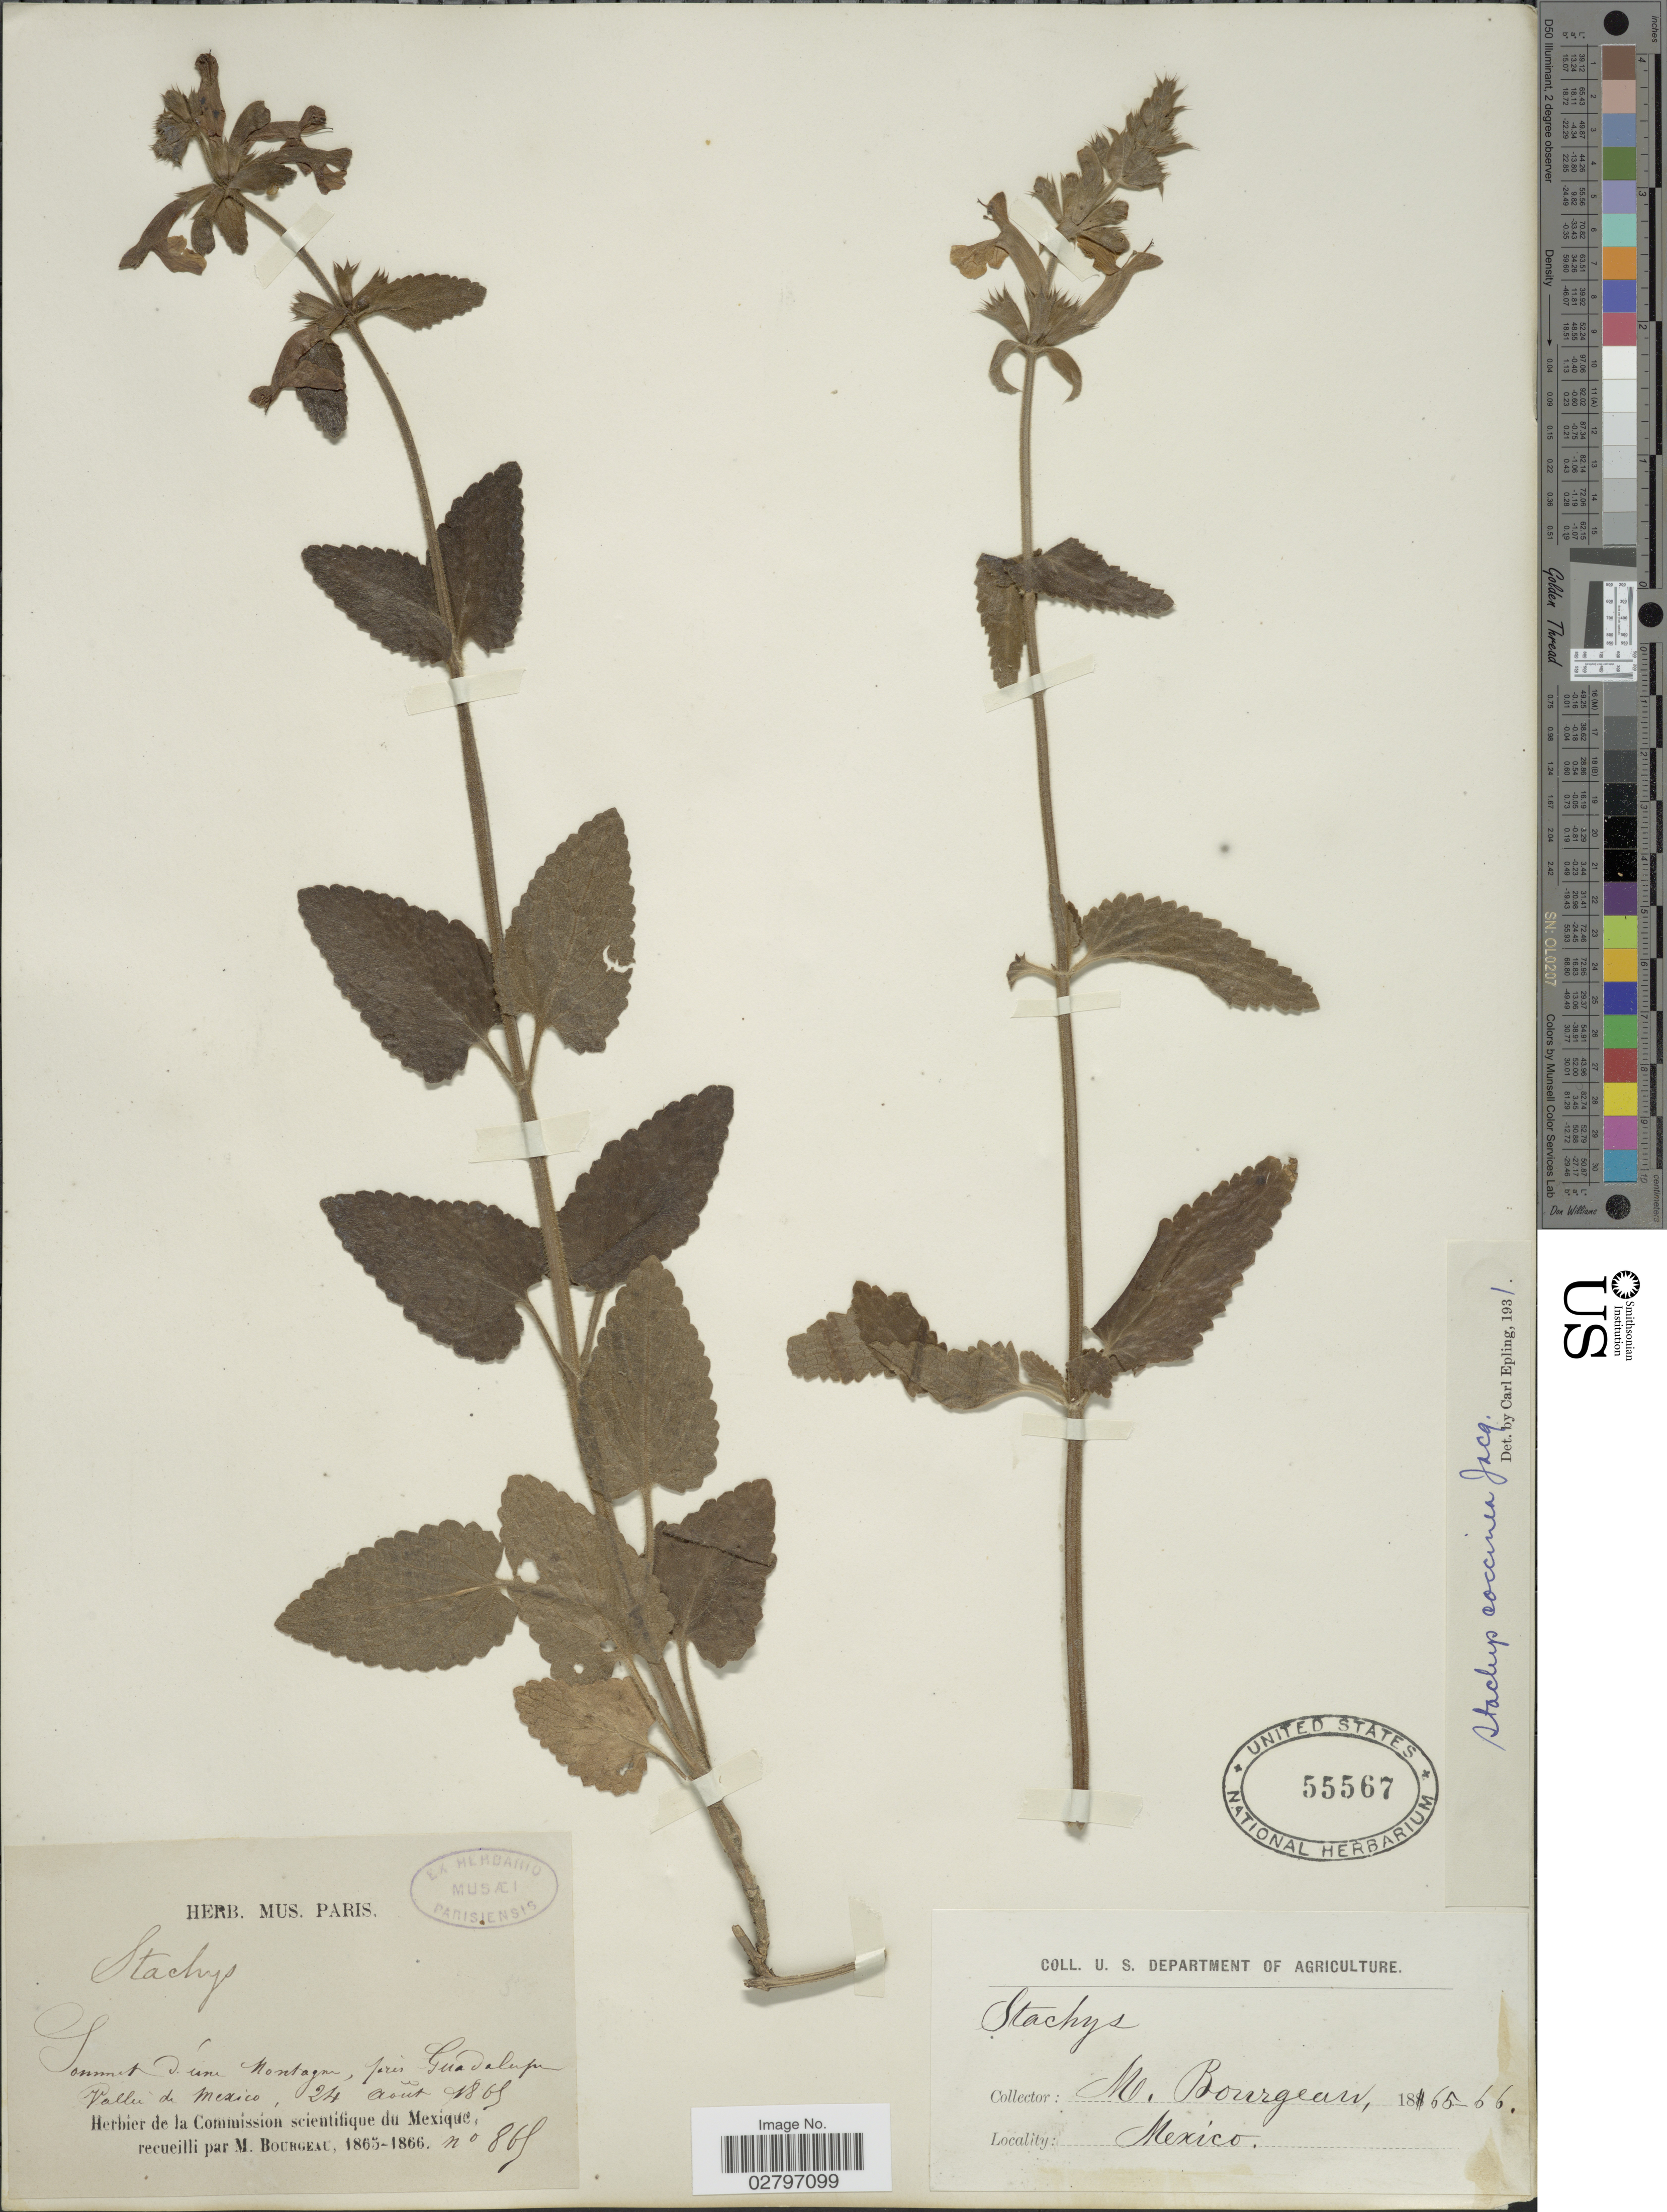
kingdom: Plantae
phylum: Tracheophyta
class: Magnoliopsida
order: Lamiales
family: Lamiaceae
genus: Stachys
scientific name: Stachys coccinea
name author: Ortega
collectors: M. Bourgeau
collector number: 865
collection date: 1865-08-24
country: Mexico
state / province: Baja California Norte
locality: Sommet d' un Montagne, près Guadalupe. Vallee de Mexico.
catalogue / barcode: US 55567